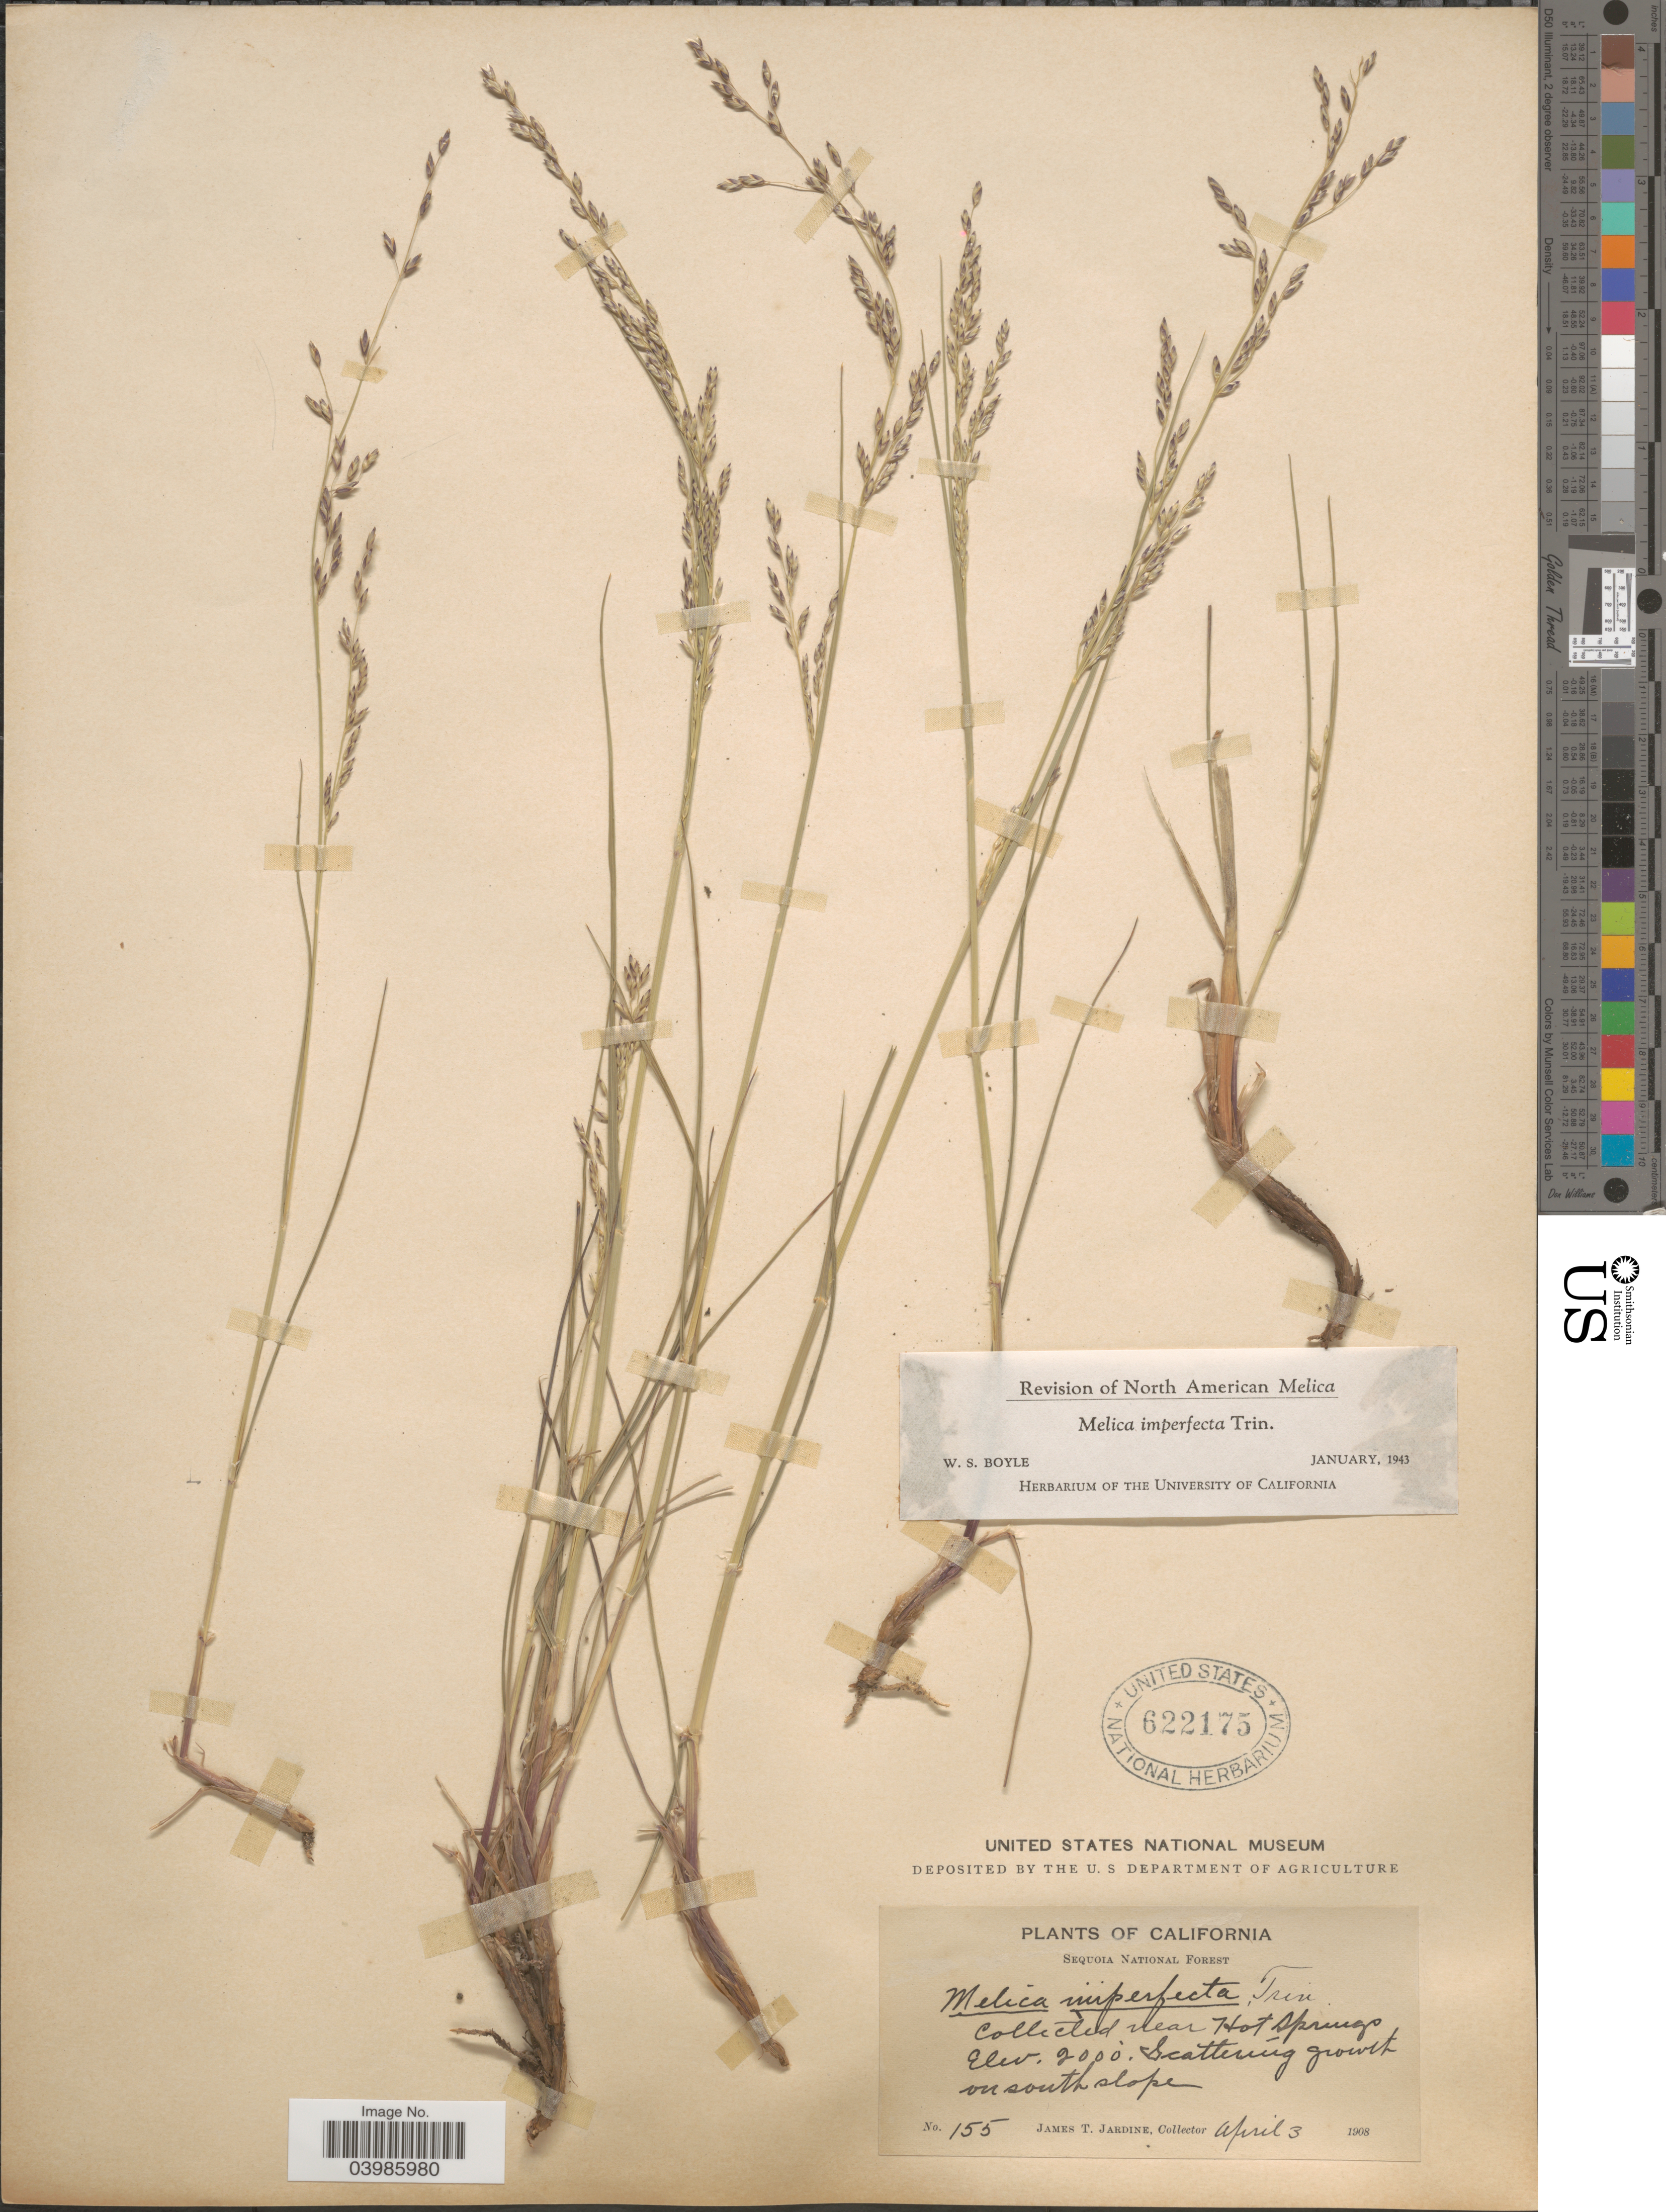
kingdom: Plantae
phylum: Tracheophyta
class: Liliopsida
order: Poales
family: Poaceae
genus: Melica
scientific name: Melica imperfecta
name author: Trin.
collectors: J. T. Jardine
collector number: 155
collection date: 1908-04-03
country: United States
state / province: California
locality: Sequoia National Forest. Near Hot Springs. On south slope.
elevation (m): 610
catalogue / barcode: US 622175